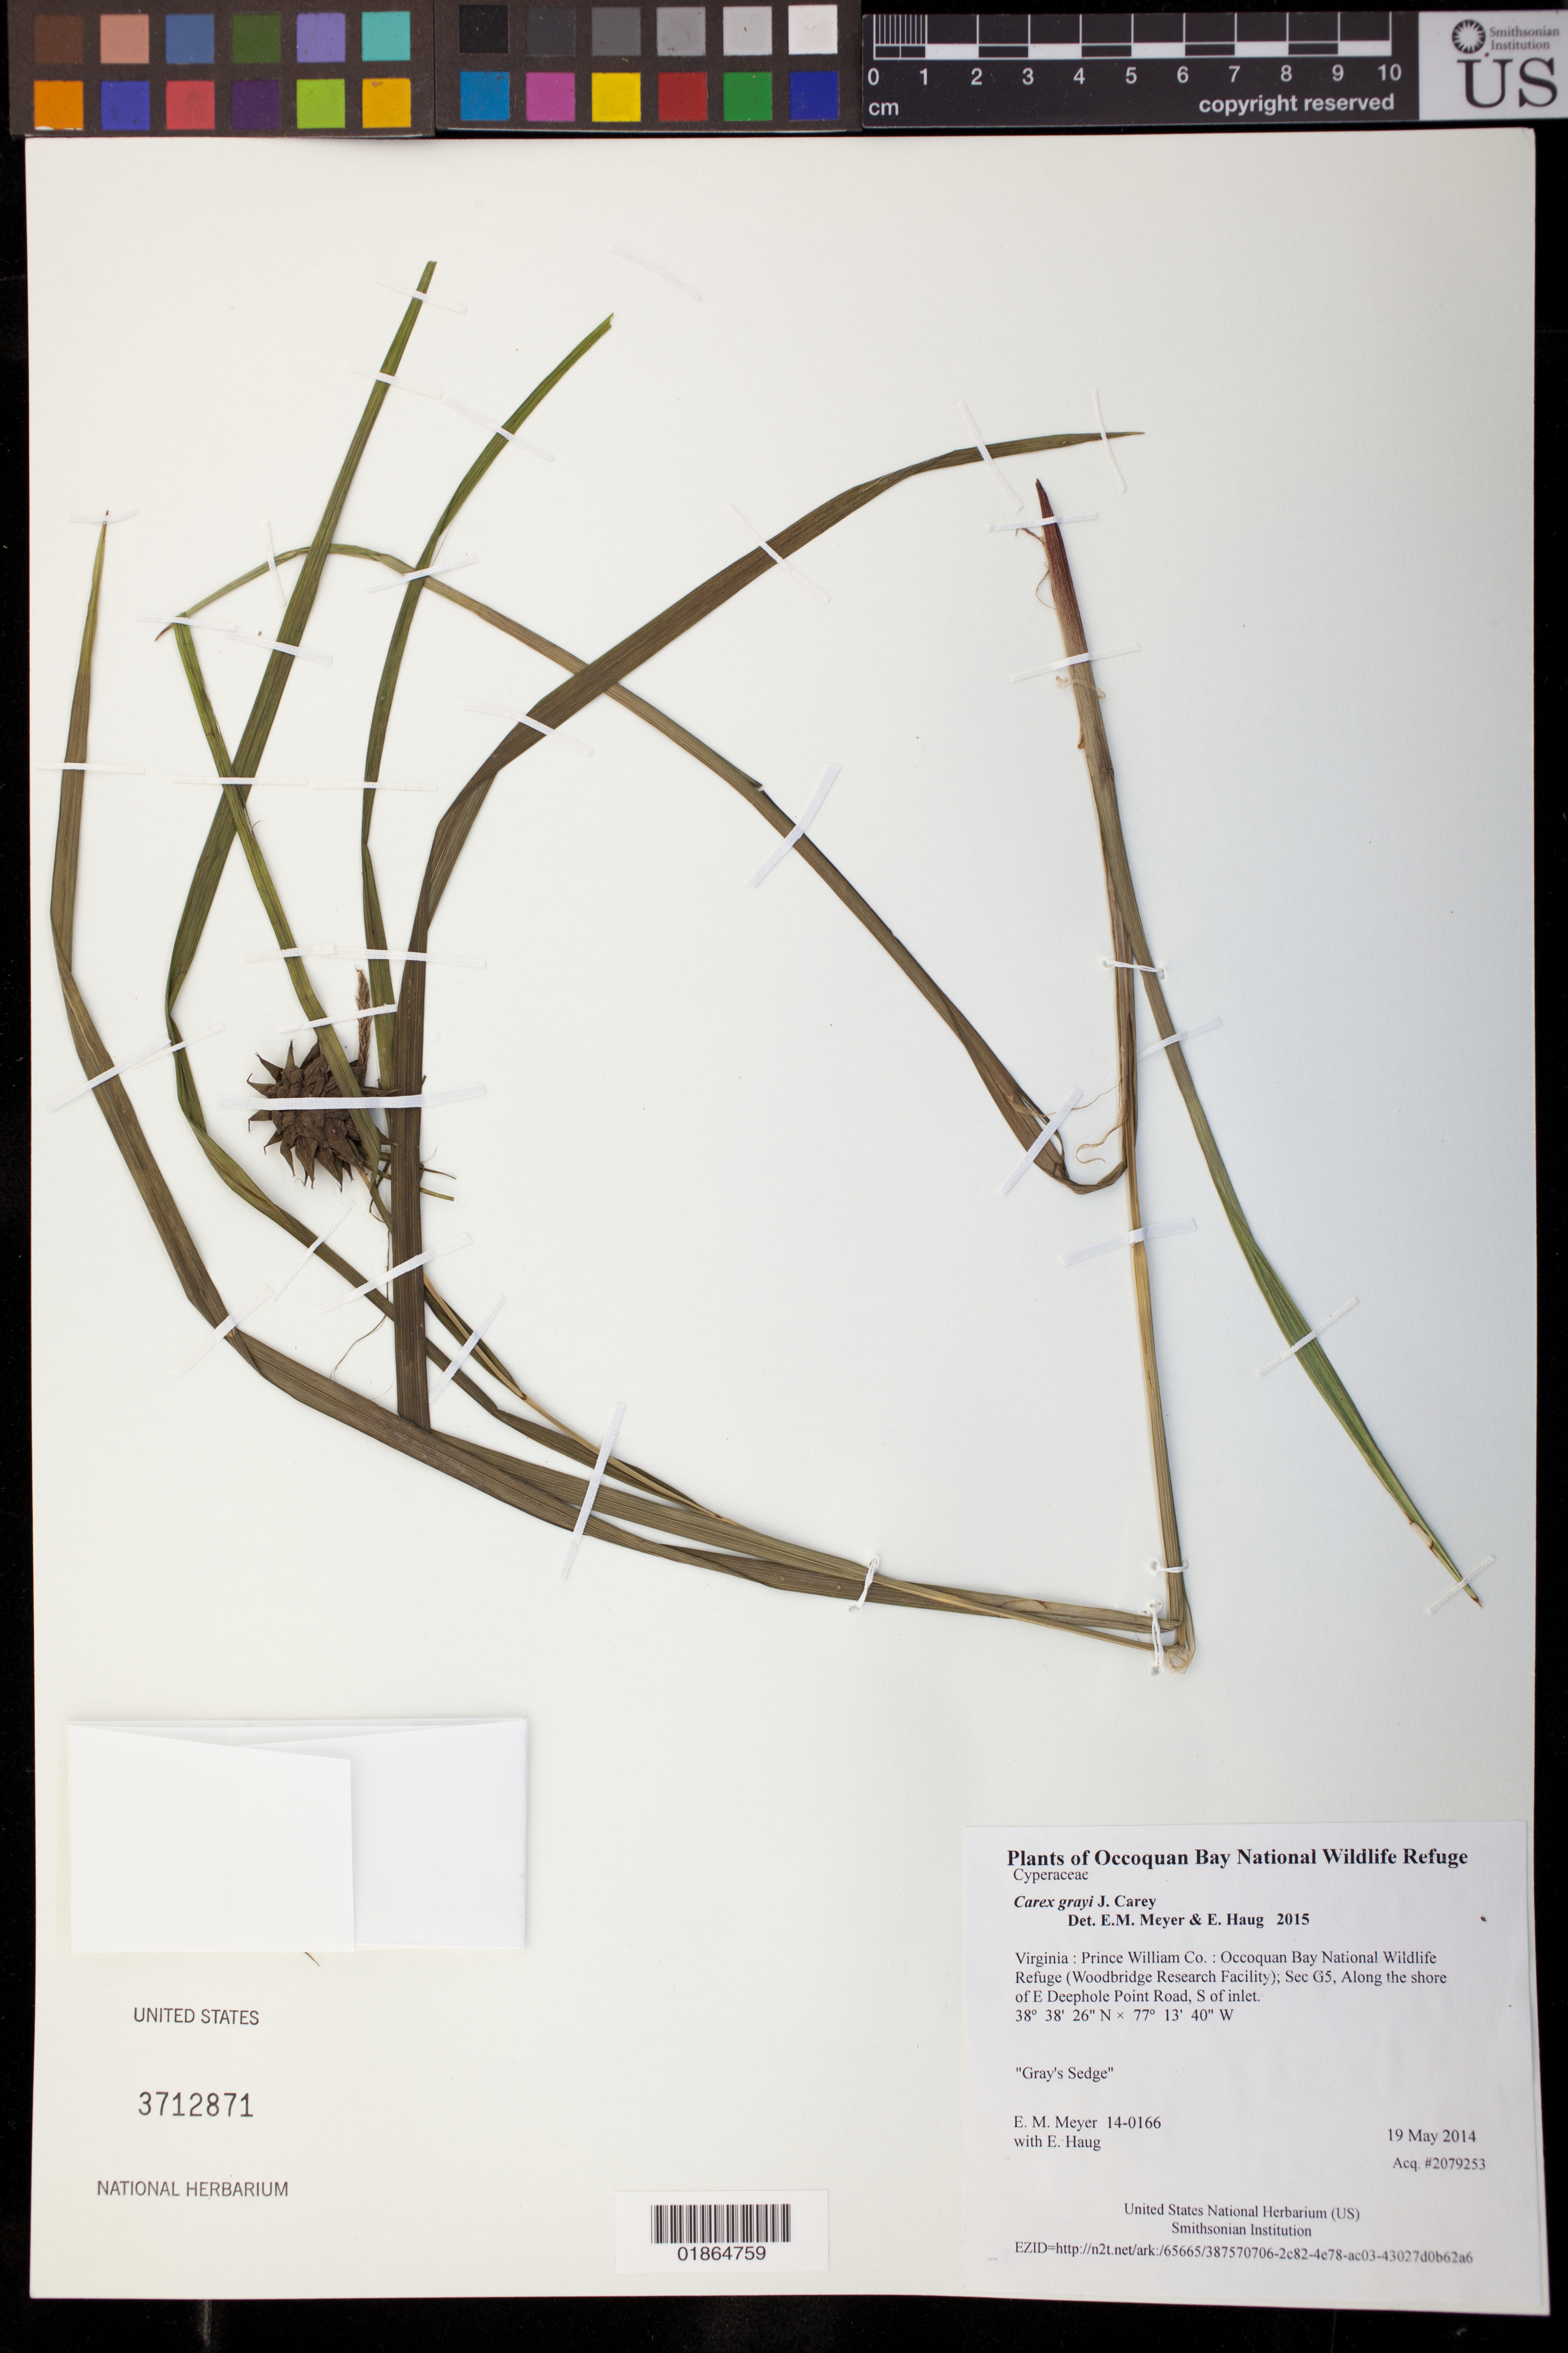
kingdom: Plantae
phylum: Tracheophyta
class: Liliopsida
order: Poales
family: Cyperaceae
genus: Carex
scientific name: Carex grayi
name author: J. Carey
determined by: Meyer, E. M.; Haug, E.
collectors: E. M. Meyer & E. Haug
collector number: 14-0166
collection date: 2014-05-19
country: United States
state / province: Virginia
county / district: Prince William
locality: Occoquan Bay National Wildlife Refuge (Woodbridge Research Facility); Sec G5, Along the shore of E Deephole Point Road, S of inlet.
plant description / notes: Gray's Sedge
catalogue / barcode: US 3712871